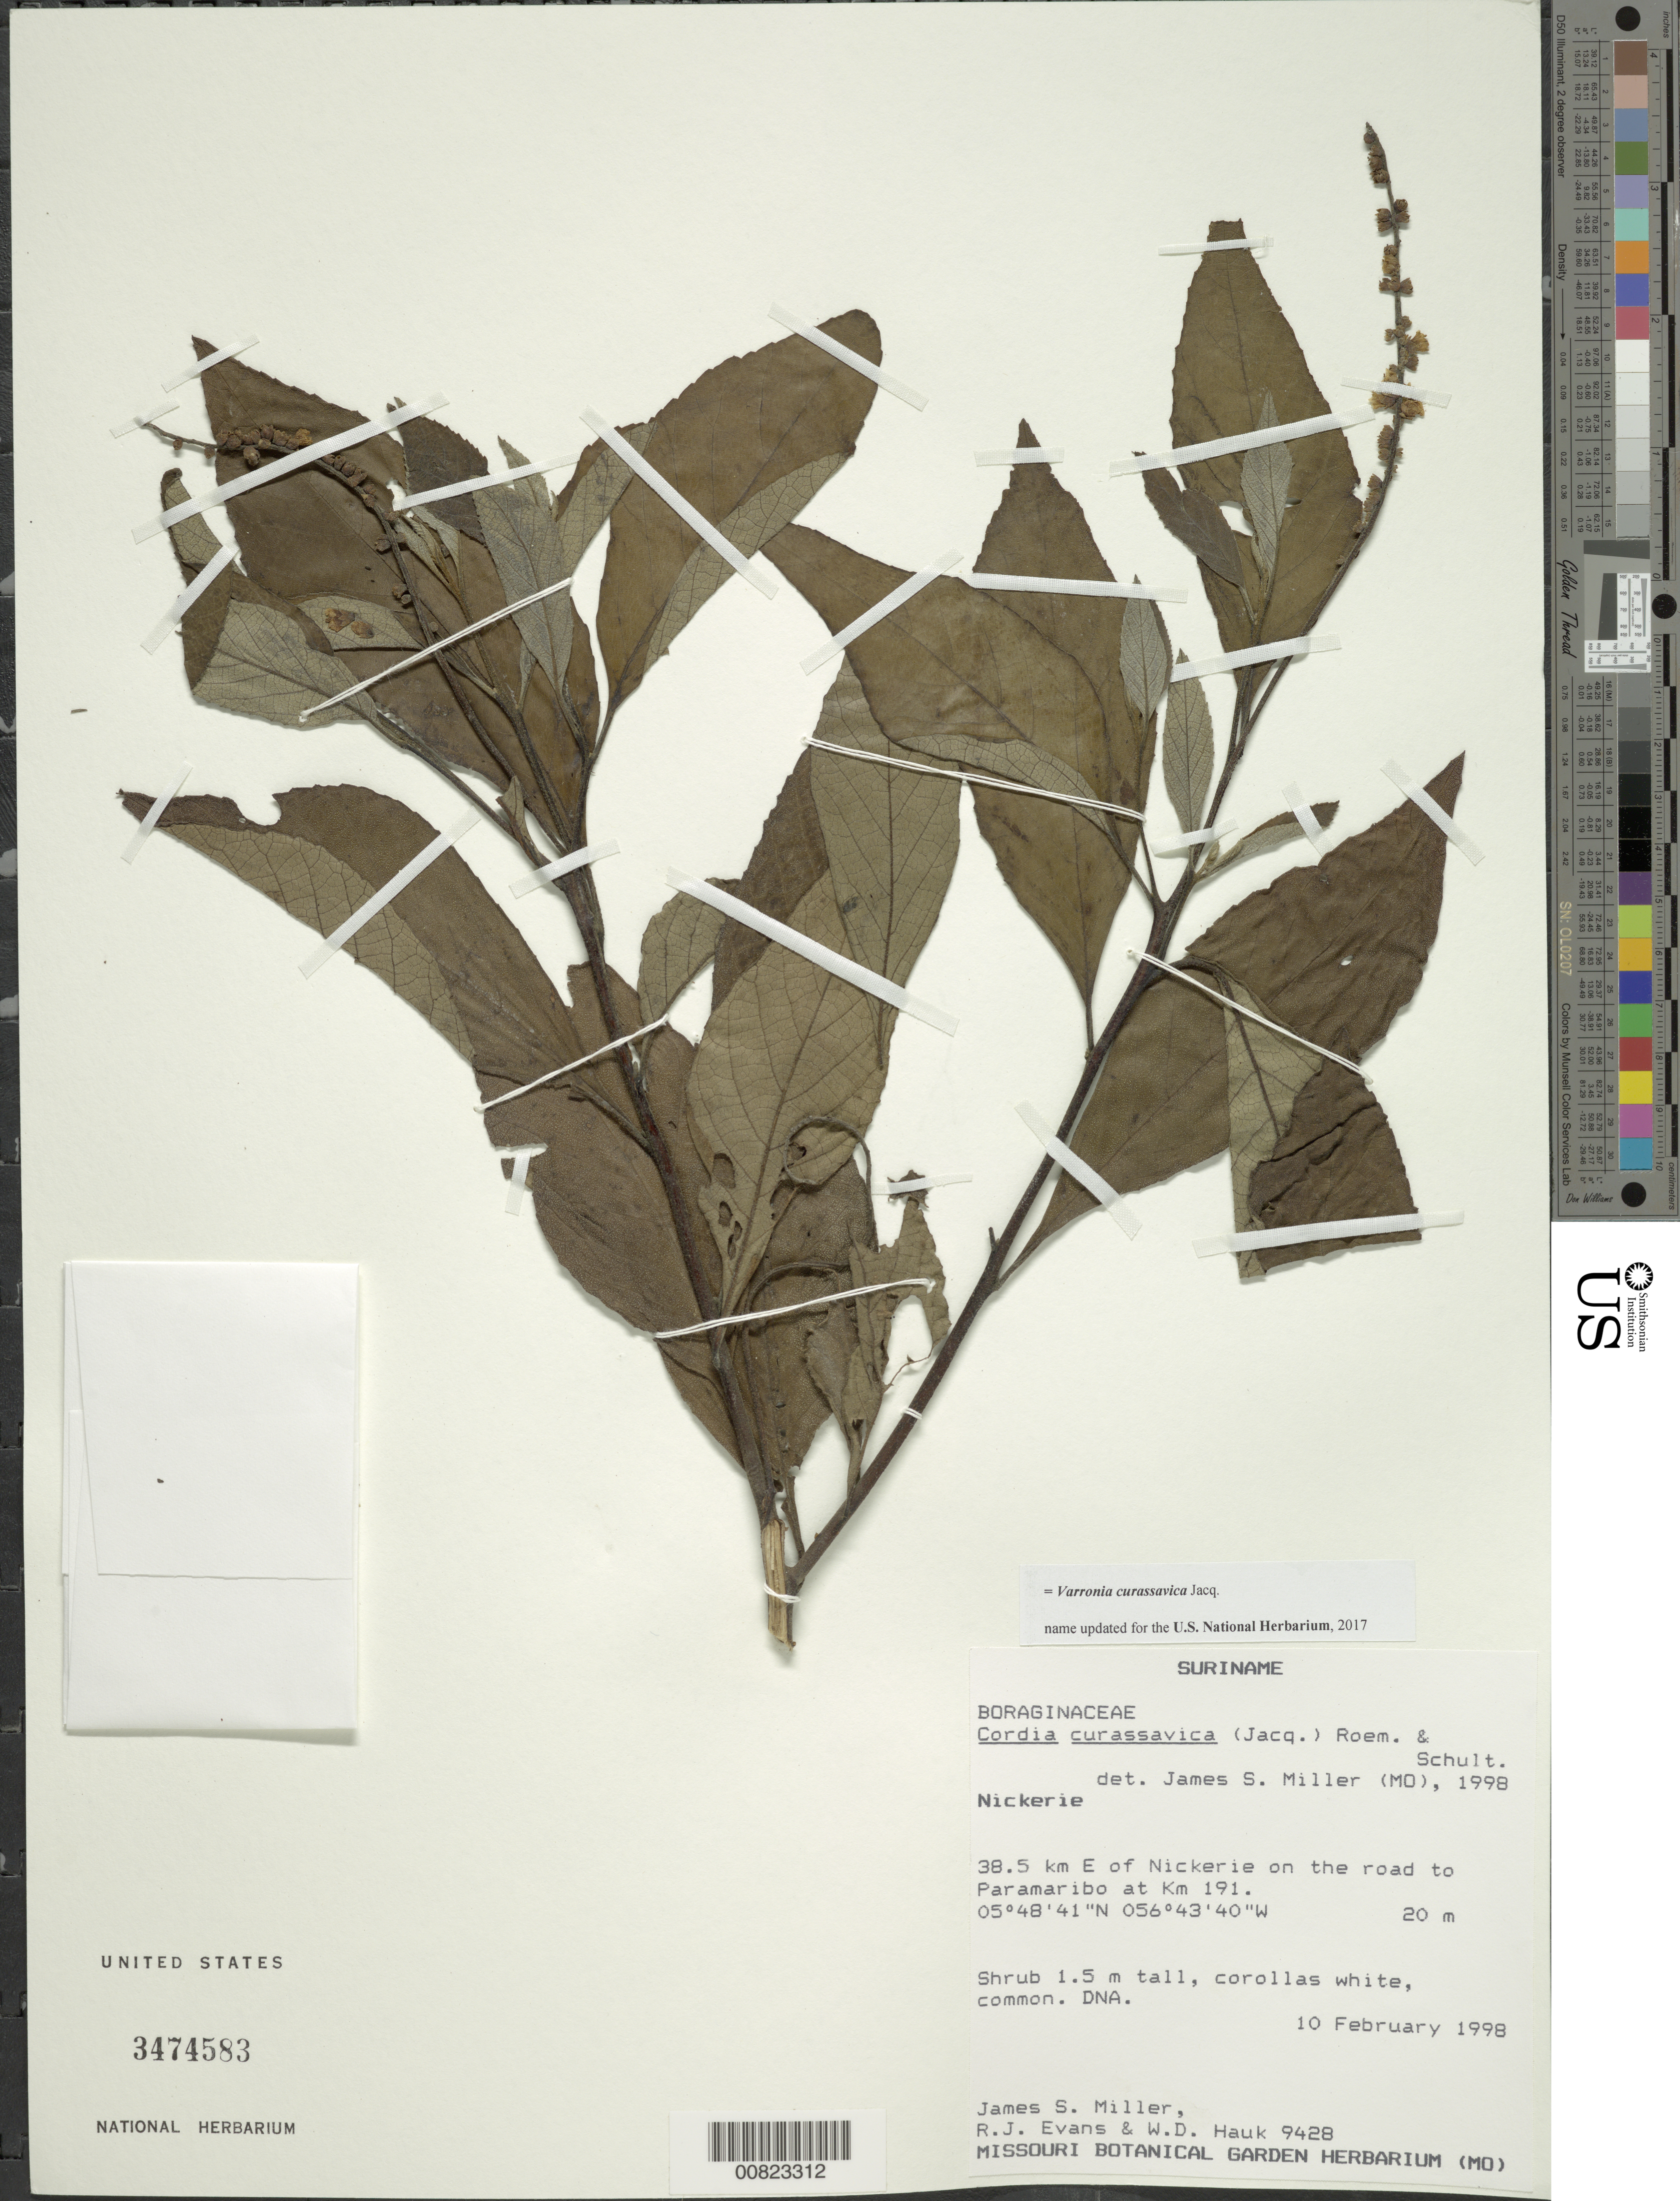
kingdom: Plantae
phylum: Tracheophyta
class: Magnoliopsida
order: Boraginales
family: Cordiaceae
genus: Varronia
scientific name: Varronia curassavica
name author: Jacq.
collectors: J. S. Miller, R. J. Evans & W. Hauk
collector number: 9428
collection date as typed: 10-Feb-98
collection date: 1998-02-10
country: Suriname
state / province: Nickerie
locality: Nickerie, 39.5 km E of on the road to Paramibo at km 191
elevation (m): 20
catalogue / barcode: US 3474583